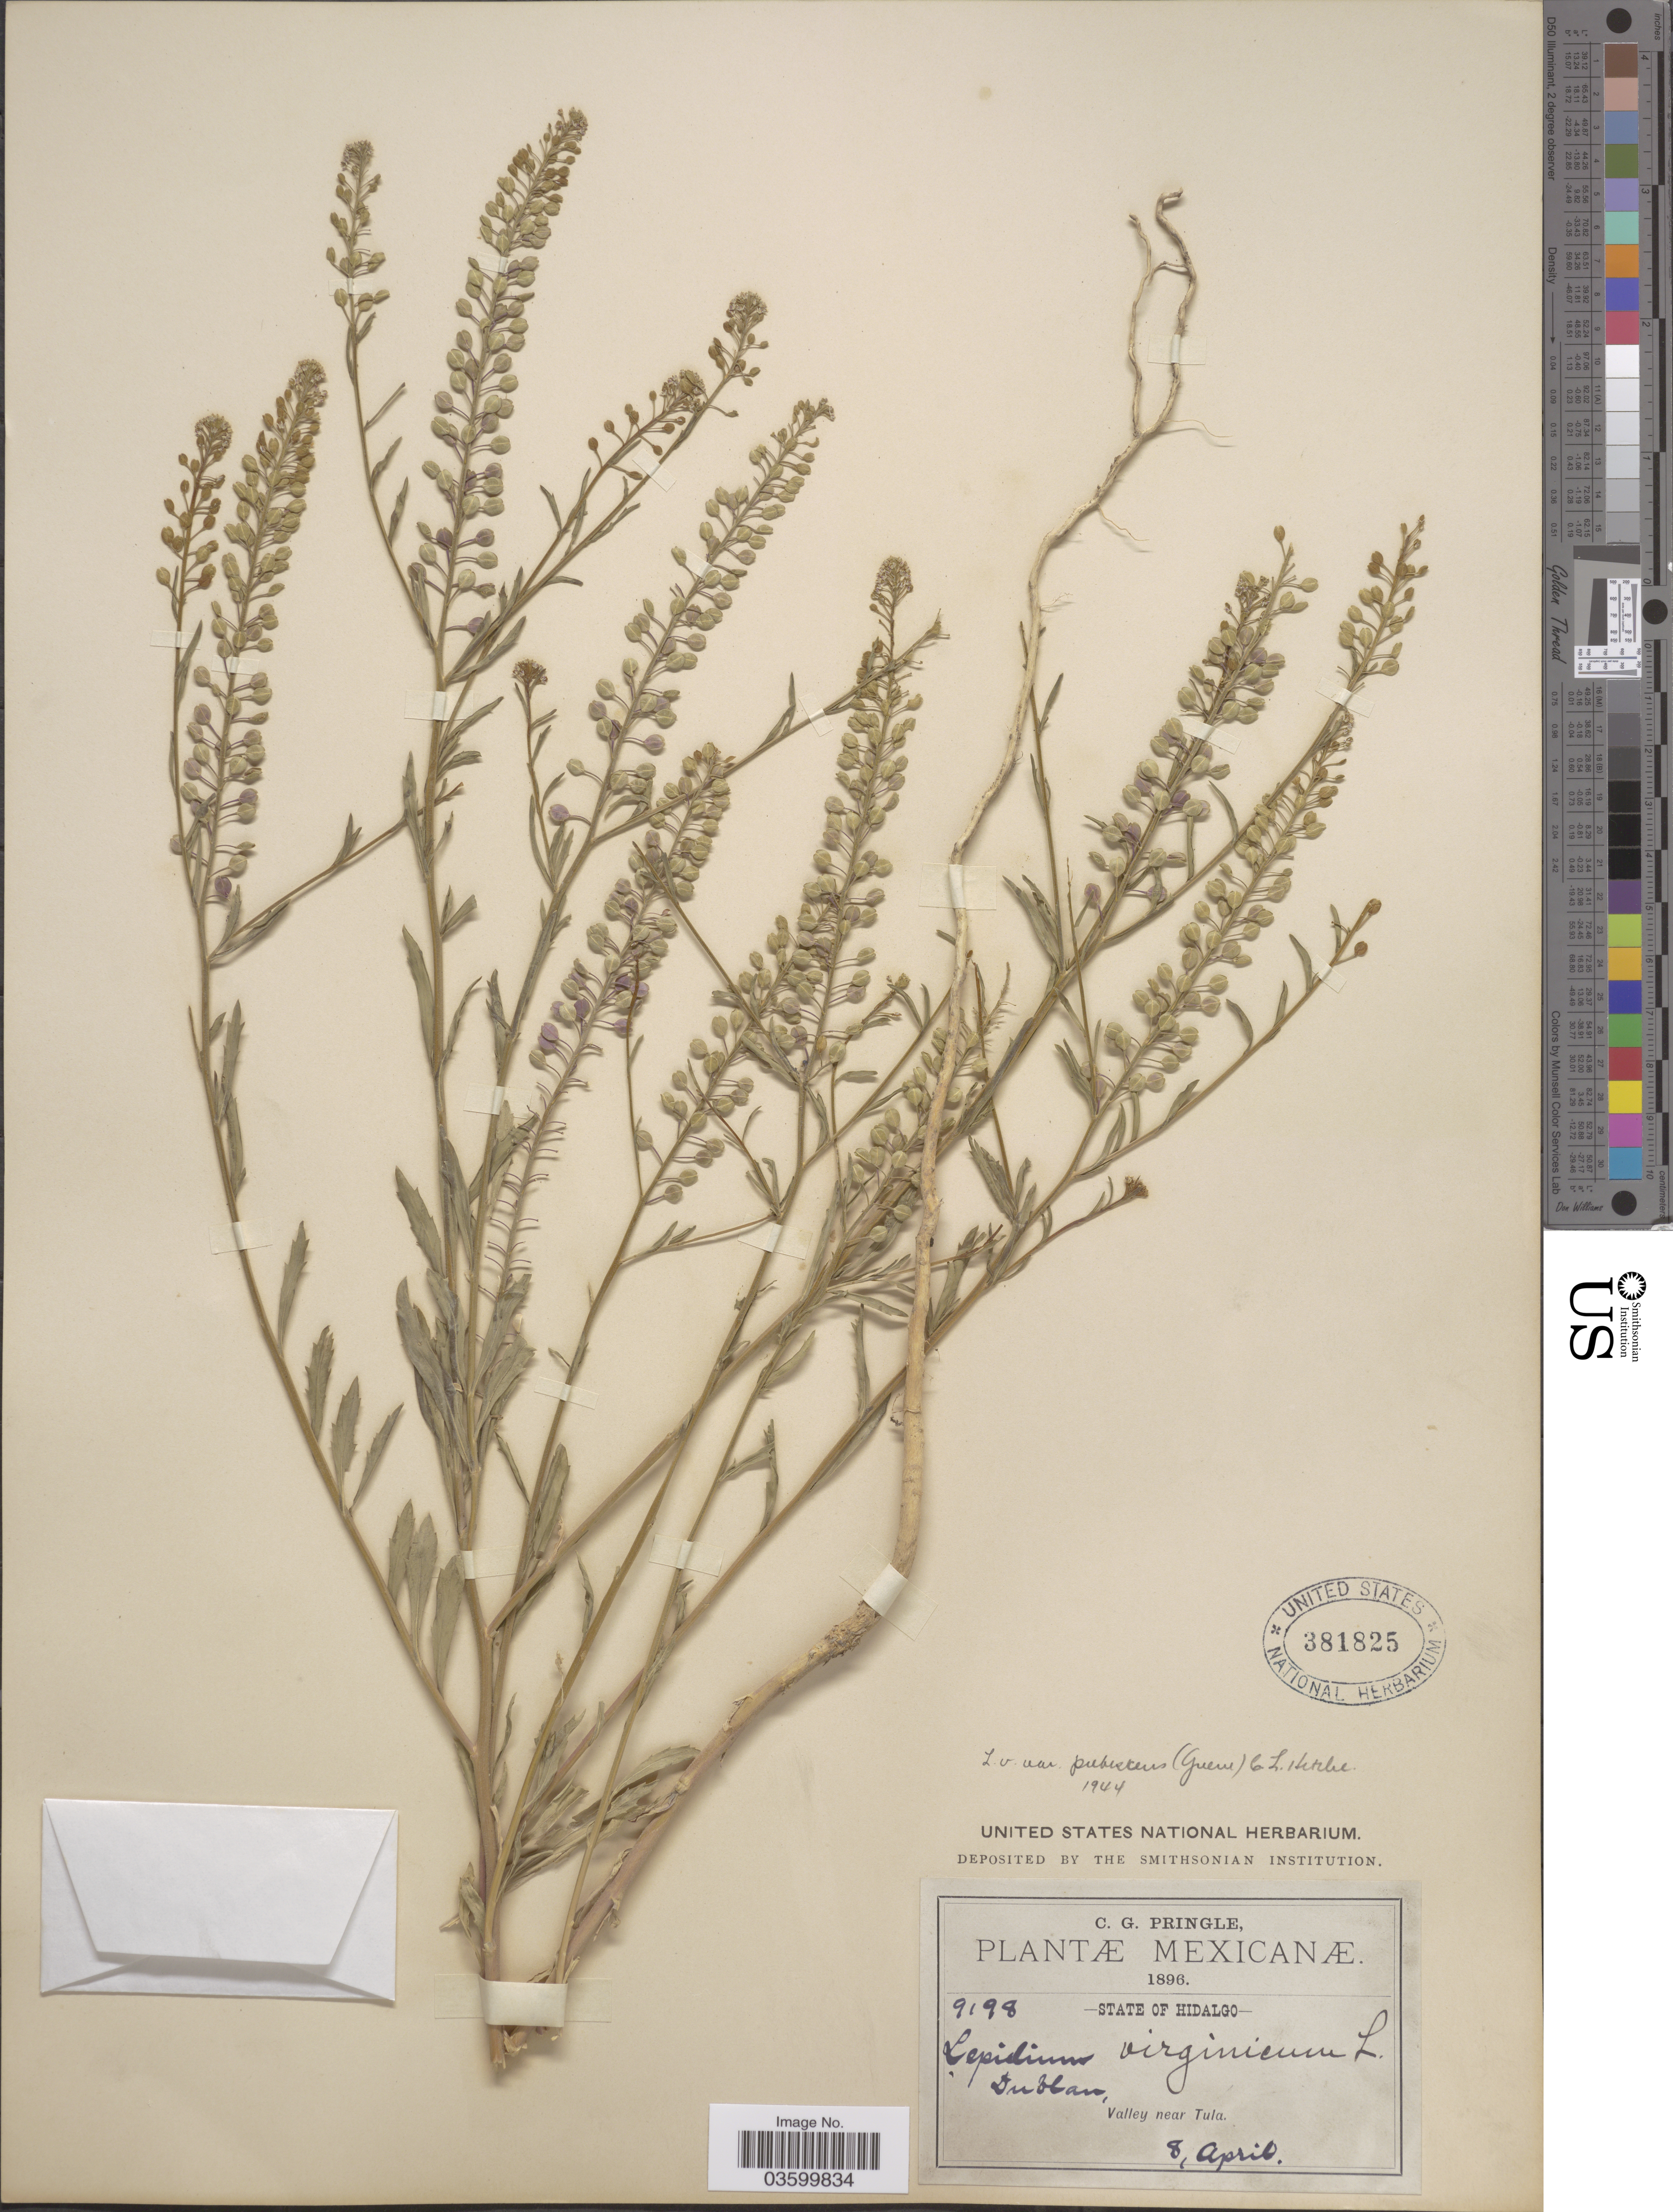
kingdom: Plantae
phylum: Tracheophyta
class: Magnoliopsida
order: Brassicales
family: Brassicaceae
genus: Lepidium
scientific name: Lepidium virginicum var. pubescens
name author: (Greene) C.L. Hitchc.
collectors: C. G. Pringle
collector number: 9198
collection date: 1896-04-08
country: Mexico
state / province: Hidalgo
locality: Dublan, Valley near Tula.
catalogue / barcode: US 381825